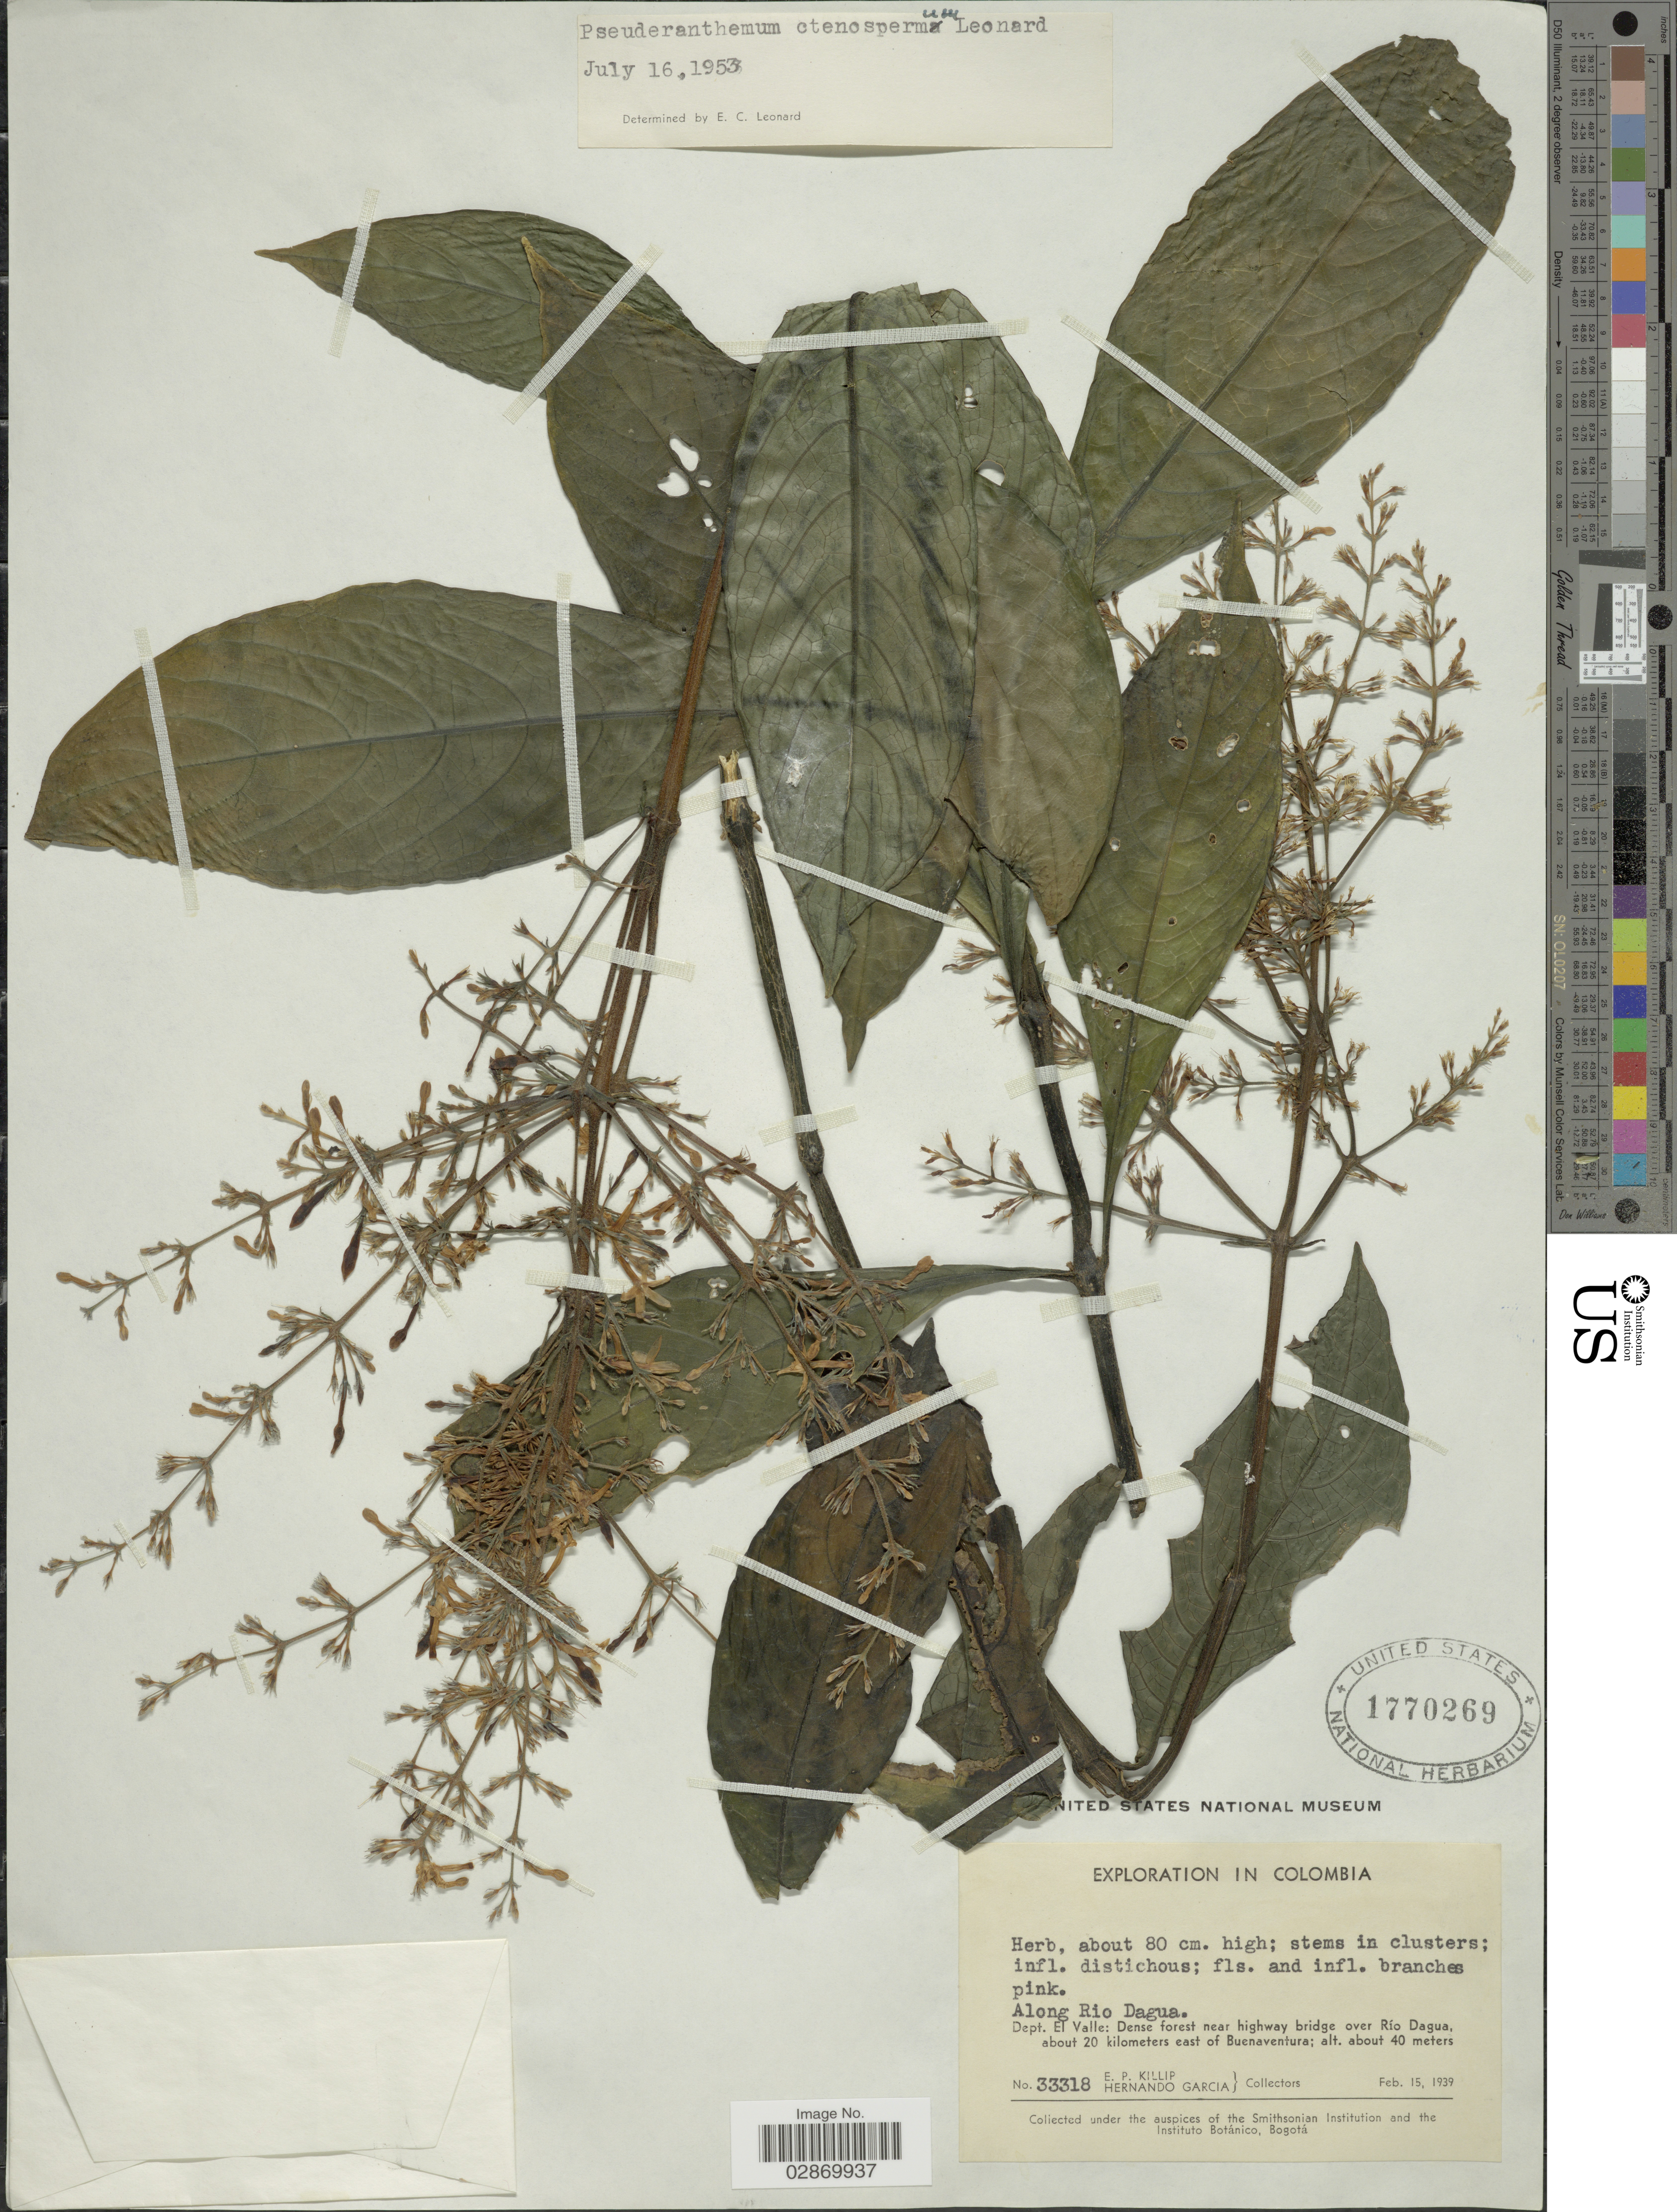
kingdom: Plantae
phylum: Tracheophyta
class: Magnoliopsida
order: Lamiales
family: Acanthaceae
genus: Pseuderanthemum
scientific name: Pseuderanthemum ctenospermum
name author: Leonard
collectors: E. P. Killip & H. Garcia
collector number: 33318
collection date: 1939-02-15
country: Colombia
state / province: Valle del Cauca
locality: Dept. El Valle, Dense forest near highway bridge over Río Dagua, about 20 kilometers east of Buenaventura.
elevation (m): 40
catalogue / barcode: US 1770269